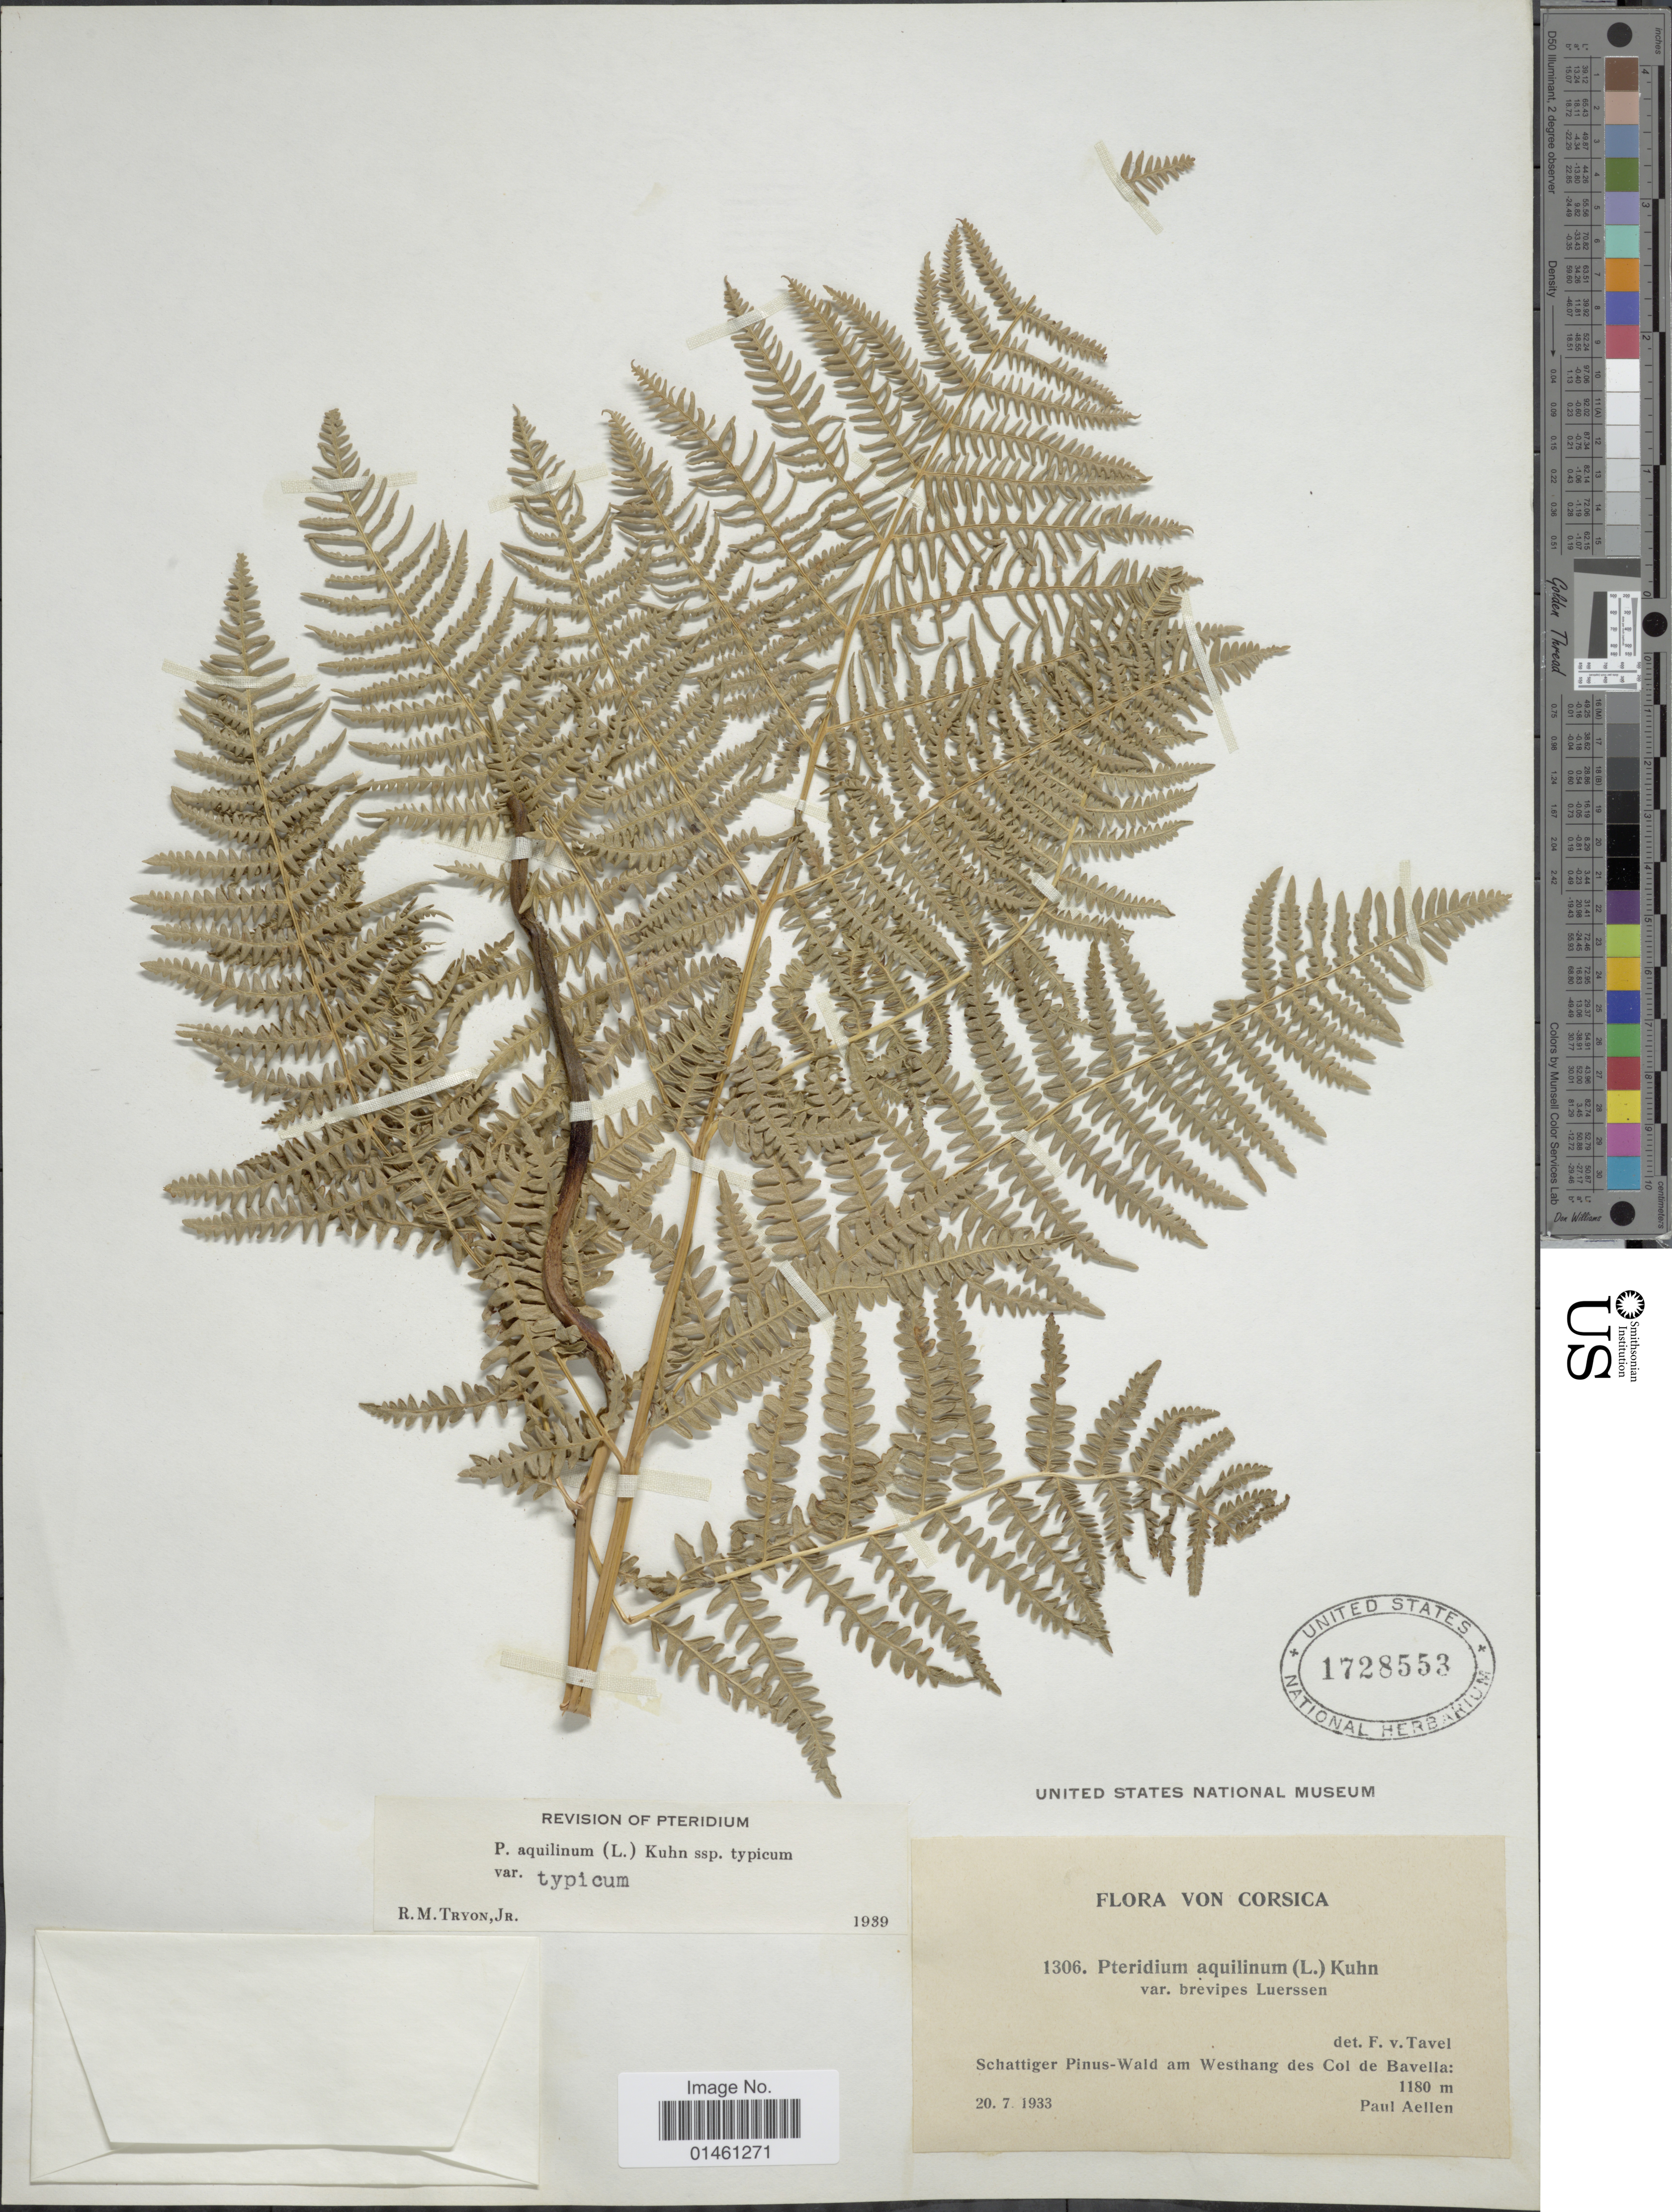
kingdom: Plantae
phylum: Tracheophyta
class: Polypodiopsida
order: Polypodiales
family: Dennstaedtiaceae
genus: Pteridium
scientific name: Pteridium aquilinum var. typicum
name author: R.M. Tryon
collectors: P. Aellen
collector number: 1306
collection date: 1933-07-20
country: France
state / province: Corsica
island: Corse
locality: Corsica, Schattiger Pinus-Wald am Westhang des Col de Bavella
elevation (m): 1180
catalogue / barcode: US 1728553